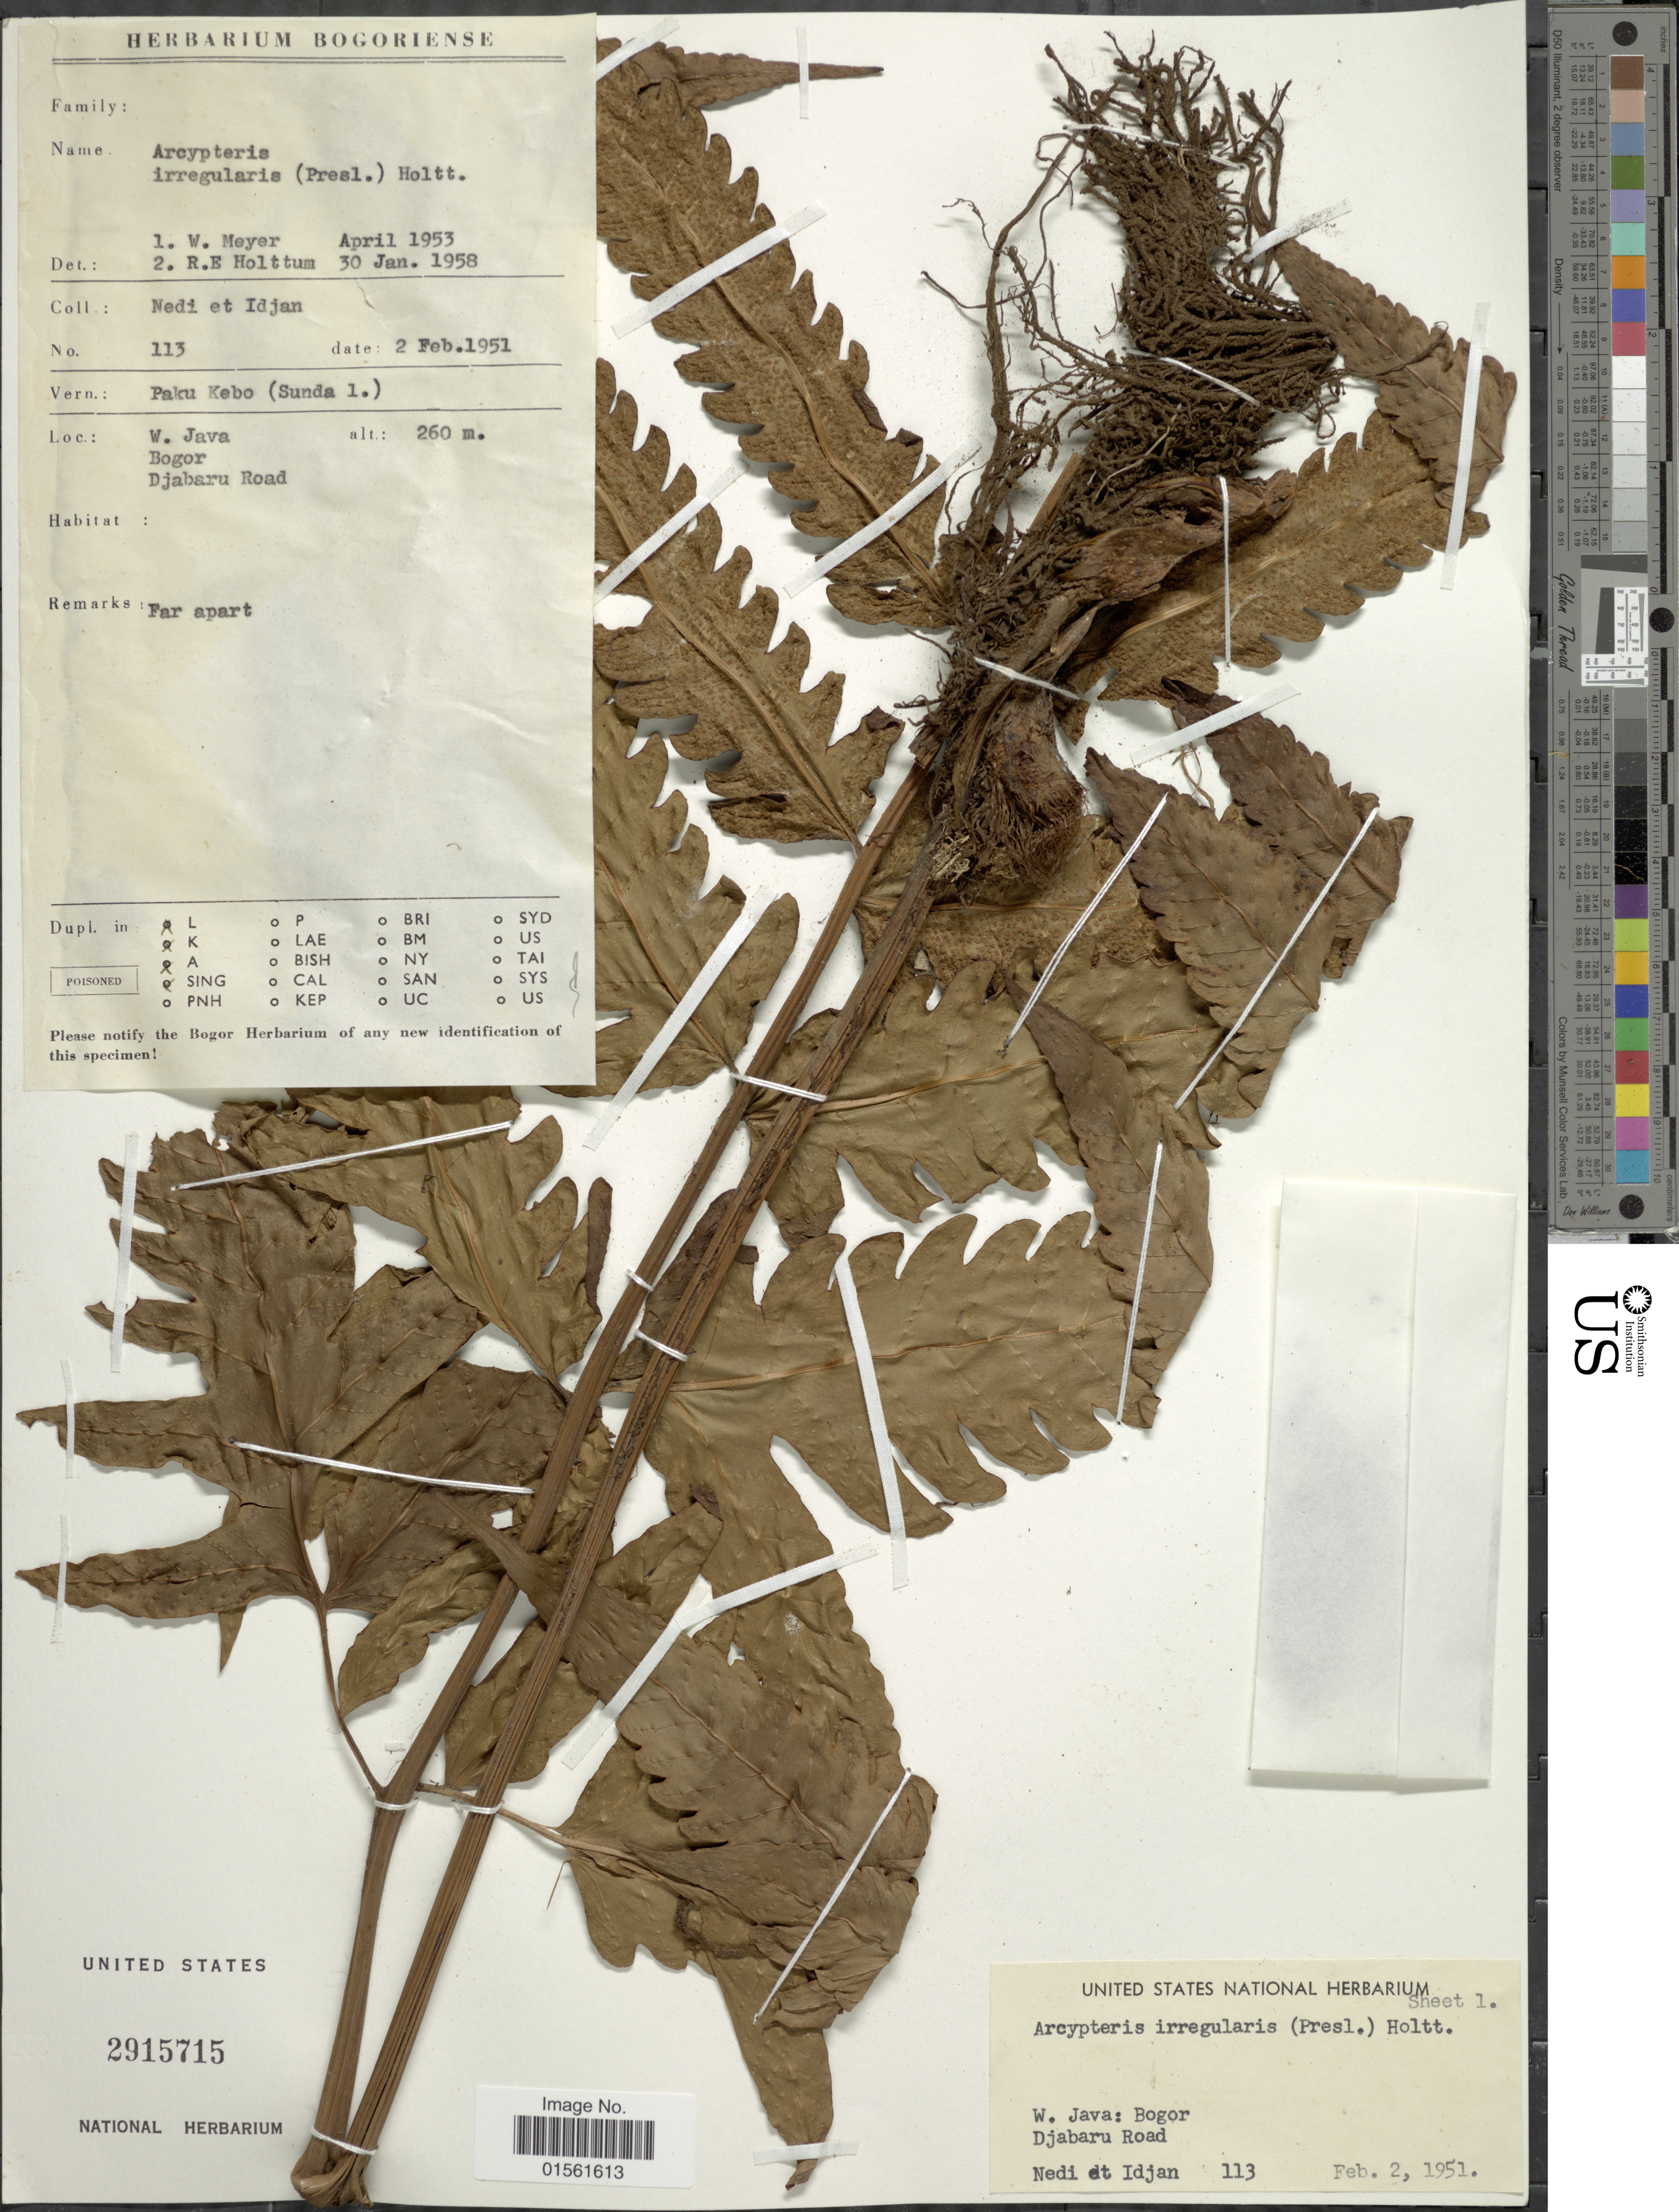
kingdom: Plantae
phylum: Tracheophyta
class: Polypodiopsida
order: Polypodiales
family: Dryopteridaceae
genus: Pleocnemia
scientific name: Pleocnemia irregularis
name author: (C. Presl) Holttum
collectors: Nedi,-- & -. Idjan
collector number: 113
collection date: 1951-02-02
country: Indonesia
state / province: Java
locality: W. Java. Bogor Djabaru road.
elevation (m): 260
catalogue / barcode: US 2915715